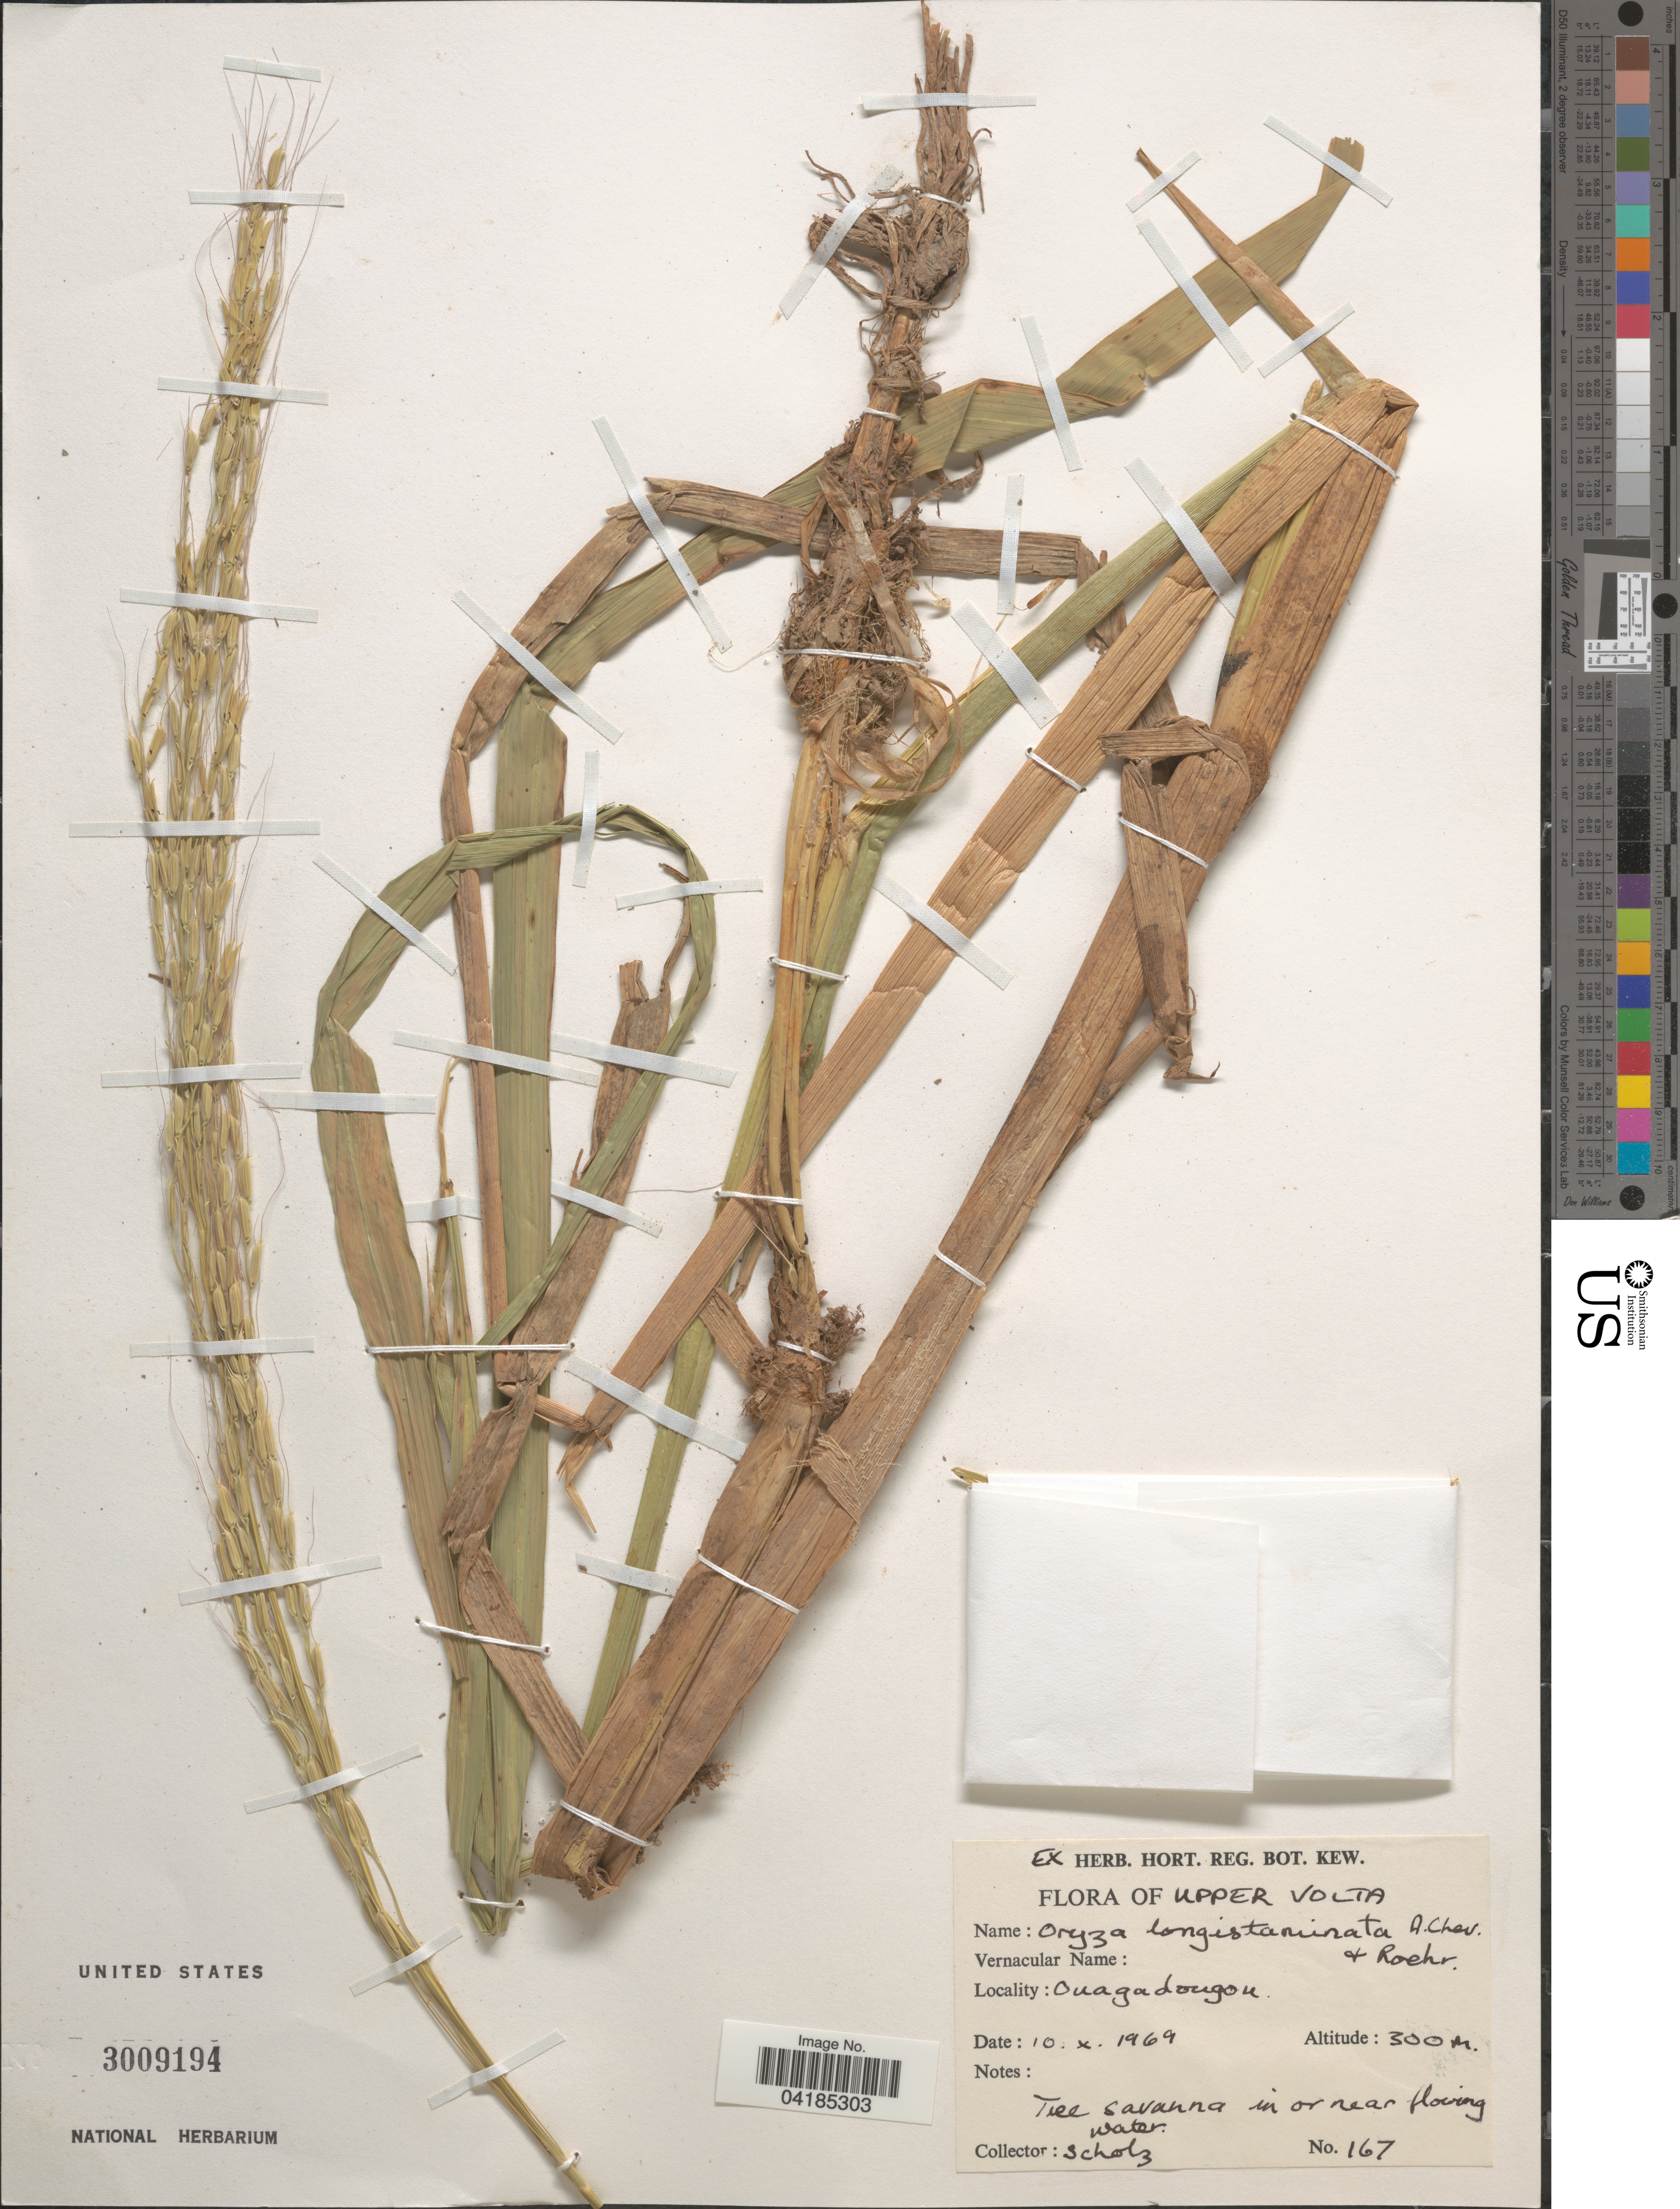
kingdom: Plantae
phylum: Tracheophyta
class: Liliopsida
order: Poales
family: Poaceae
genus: Oryza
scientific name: Oryza longistaminata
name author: A. Chev. & Roehr.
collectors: Scholz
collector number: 167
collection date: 1969-10-10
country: Burkina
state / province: Centre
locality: Upper Volta. Ouagadougou.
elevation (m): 300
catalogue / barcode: US 3009194